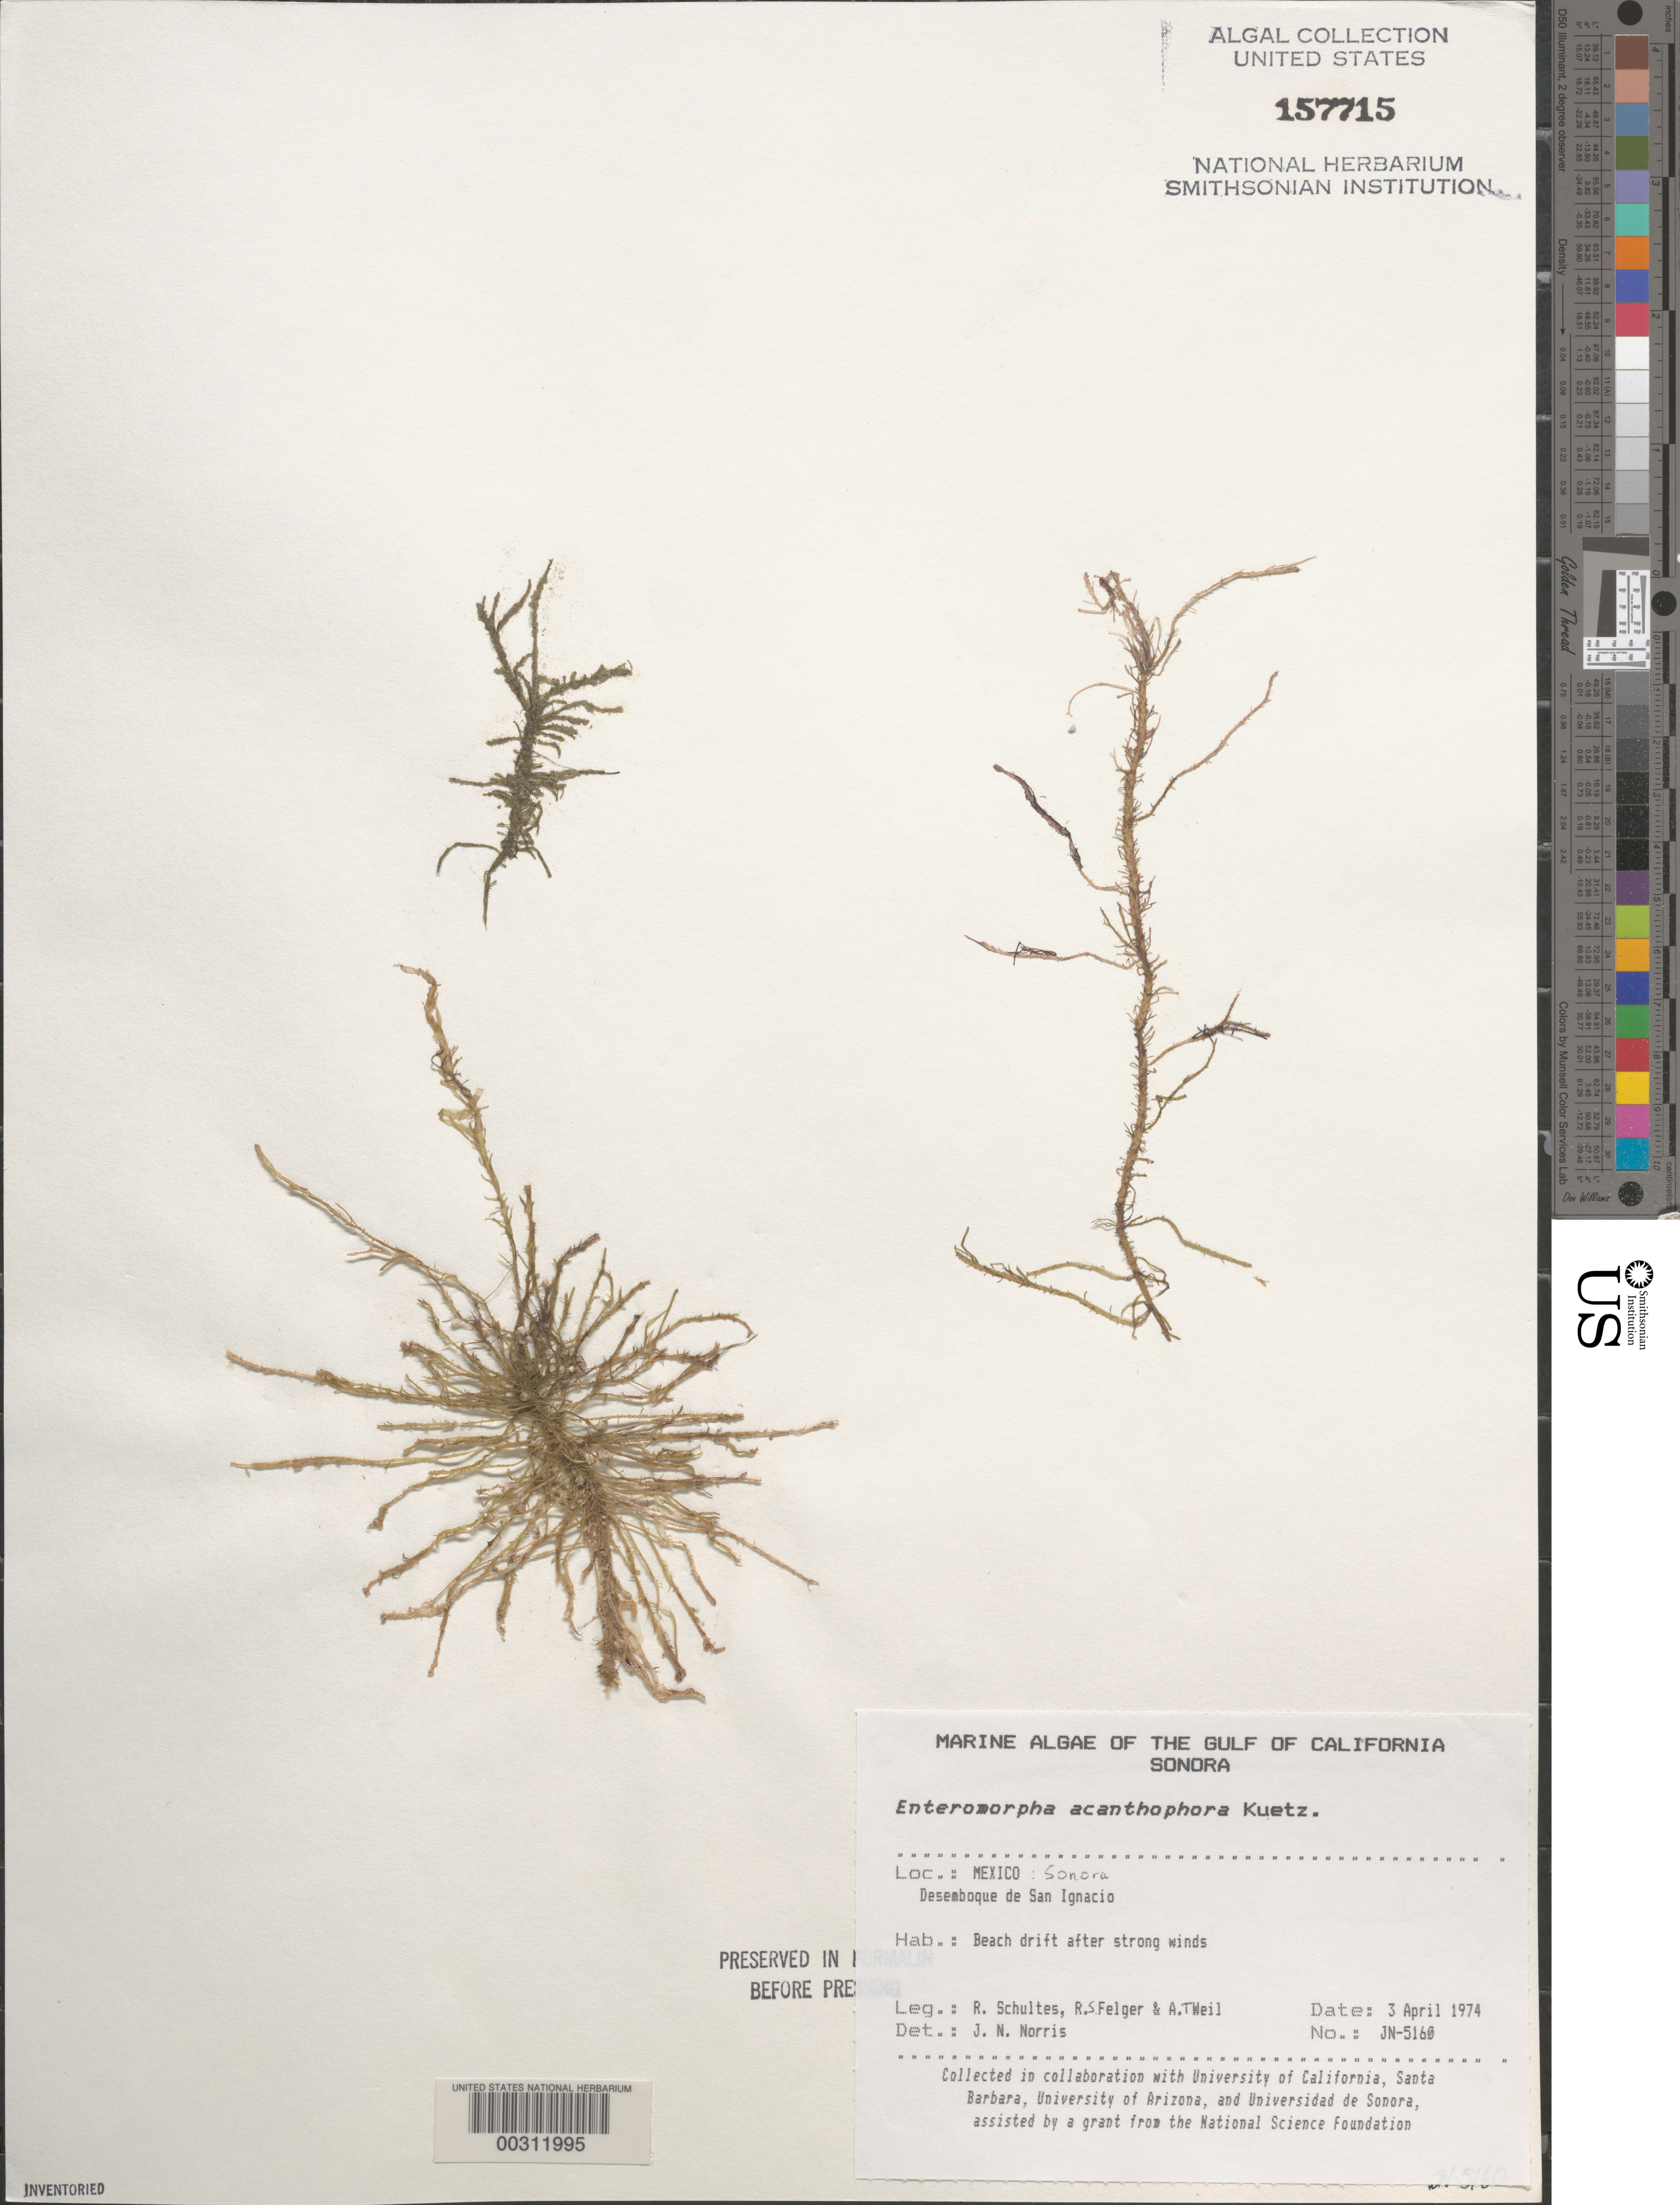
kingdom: Plantae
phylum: Chlorophyta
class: Ulvophyceae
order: Ulvales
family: Ulvaceae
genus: Ulva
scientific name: Ulva acanthophora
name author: (Kütz.) H.S. Hayden et al.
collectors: R. E. Schultes, R. S. Felger & A. T. Weil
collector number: JN-5160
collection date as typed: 03 Apr 1974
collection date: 1974-04-03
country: Mexico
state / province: Sonora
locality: Desemboque de San Ignacio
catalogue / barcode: US 157715